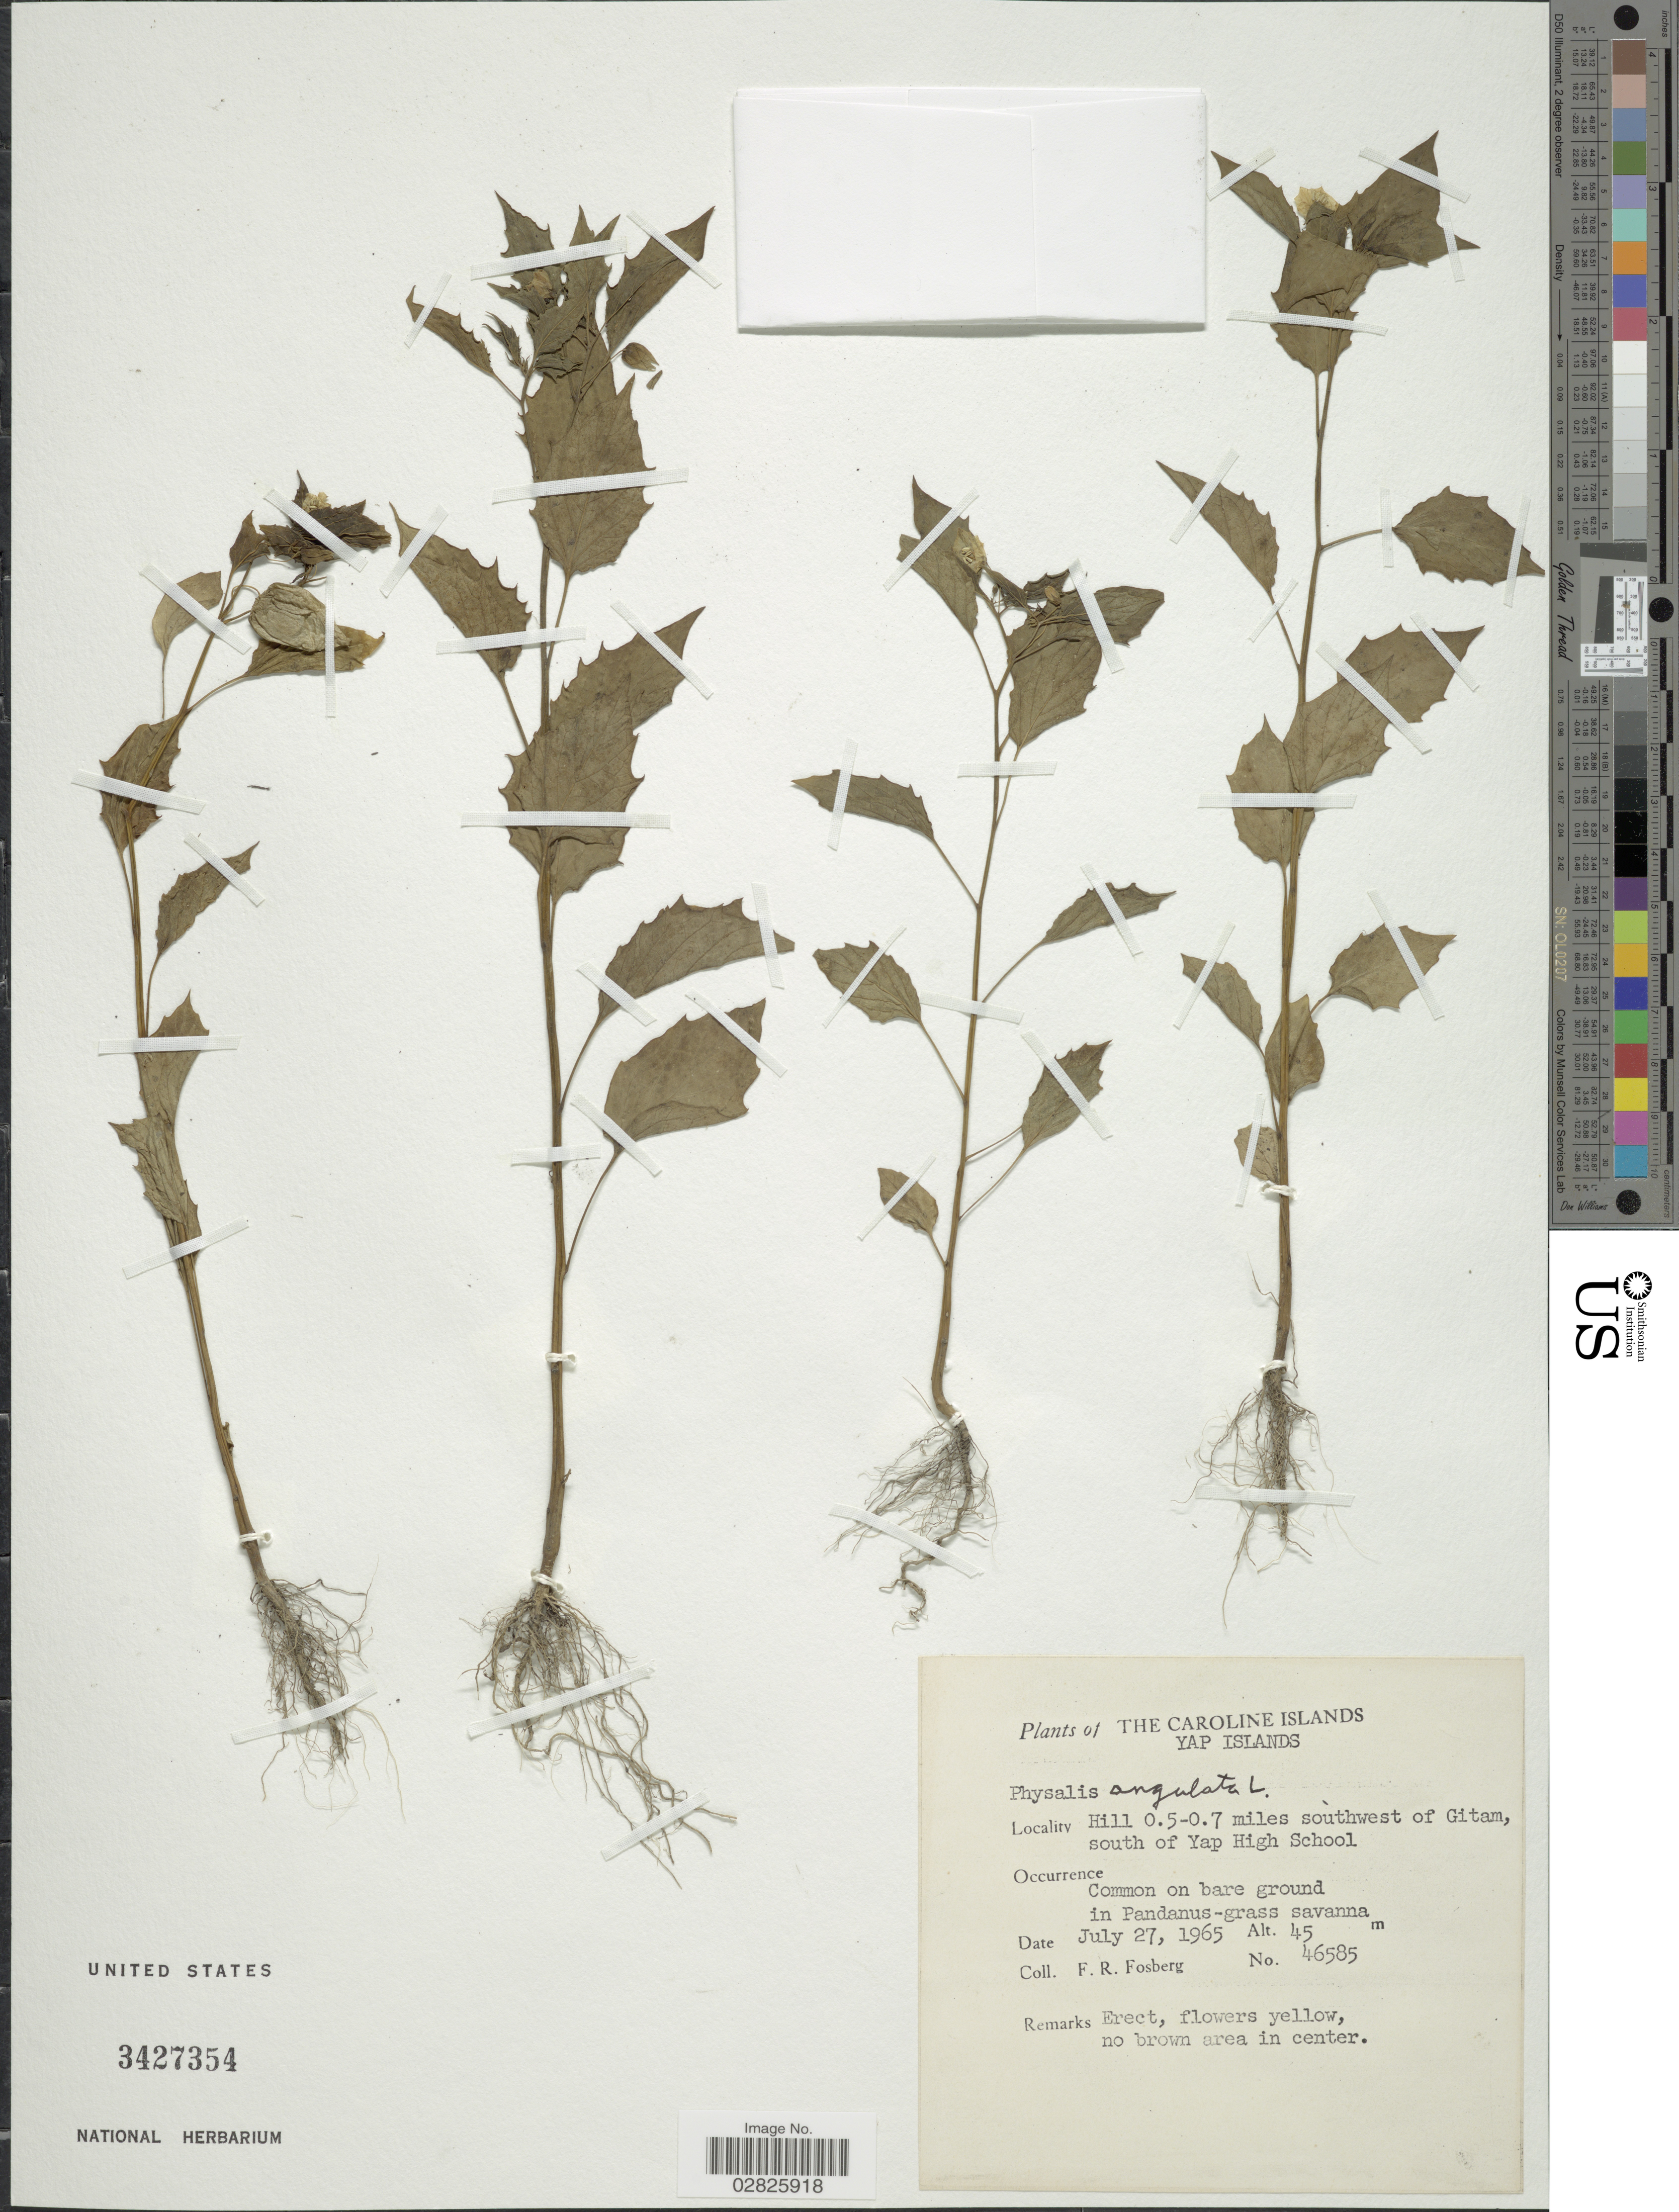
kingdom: Plantae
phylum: Tracheophyta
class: Magnoliopsida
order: Solanales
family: Solanaceae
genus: Physalis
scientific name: Physalis angulata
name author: L.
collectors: F. R. Fosberg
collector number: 46585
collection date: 1965-07-27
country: Micronesia, Federated States of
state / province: Yap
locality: Caroline Islands. Yap Islands. Hill 0.5-0.7 miles southwest of Gitam, south of Yap High School.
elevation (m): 45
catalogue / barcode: US 3427354